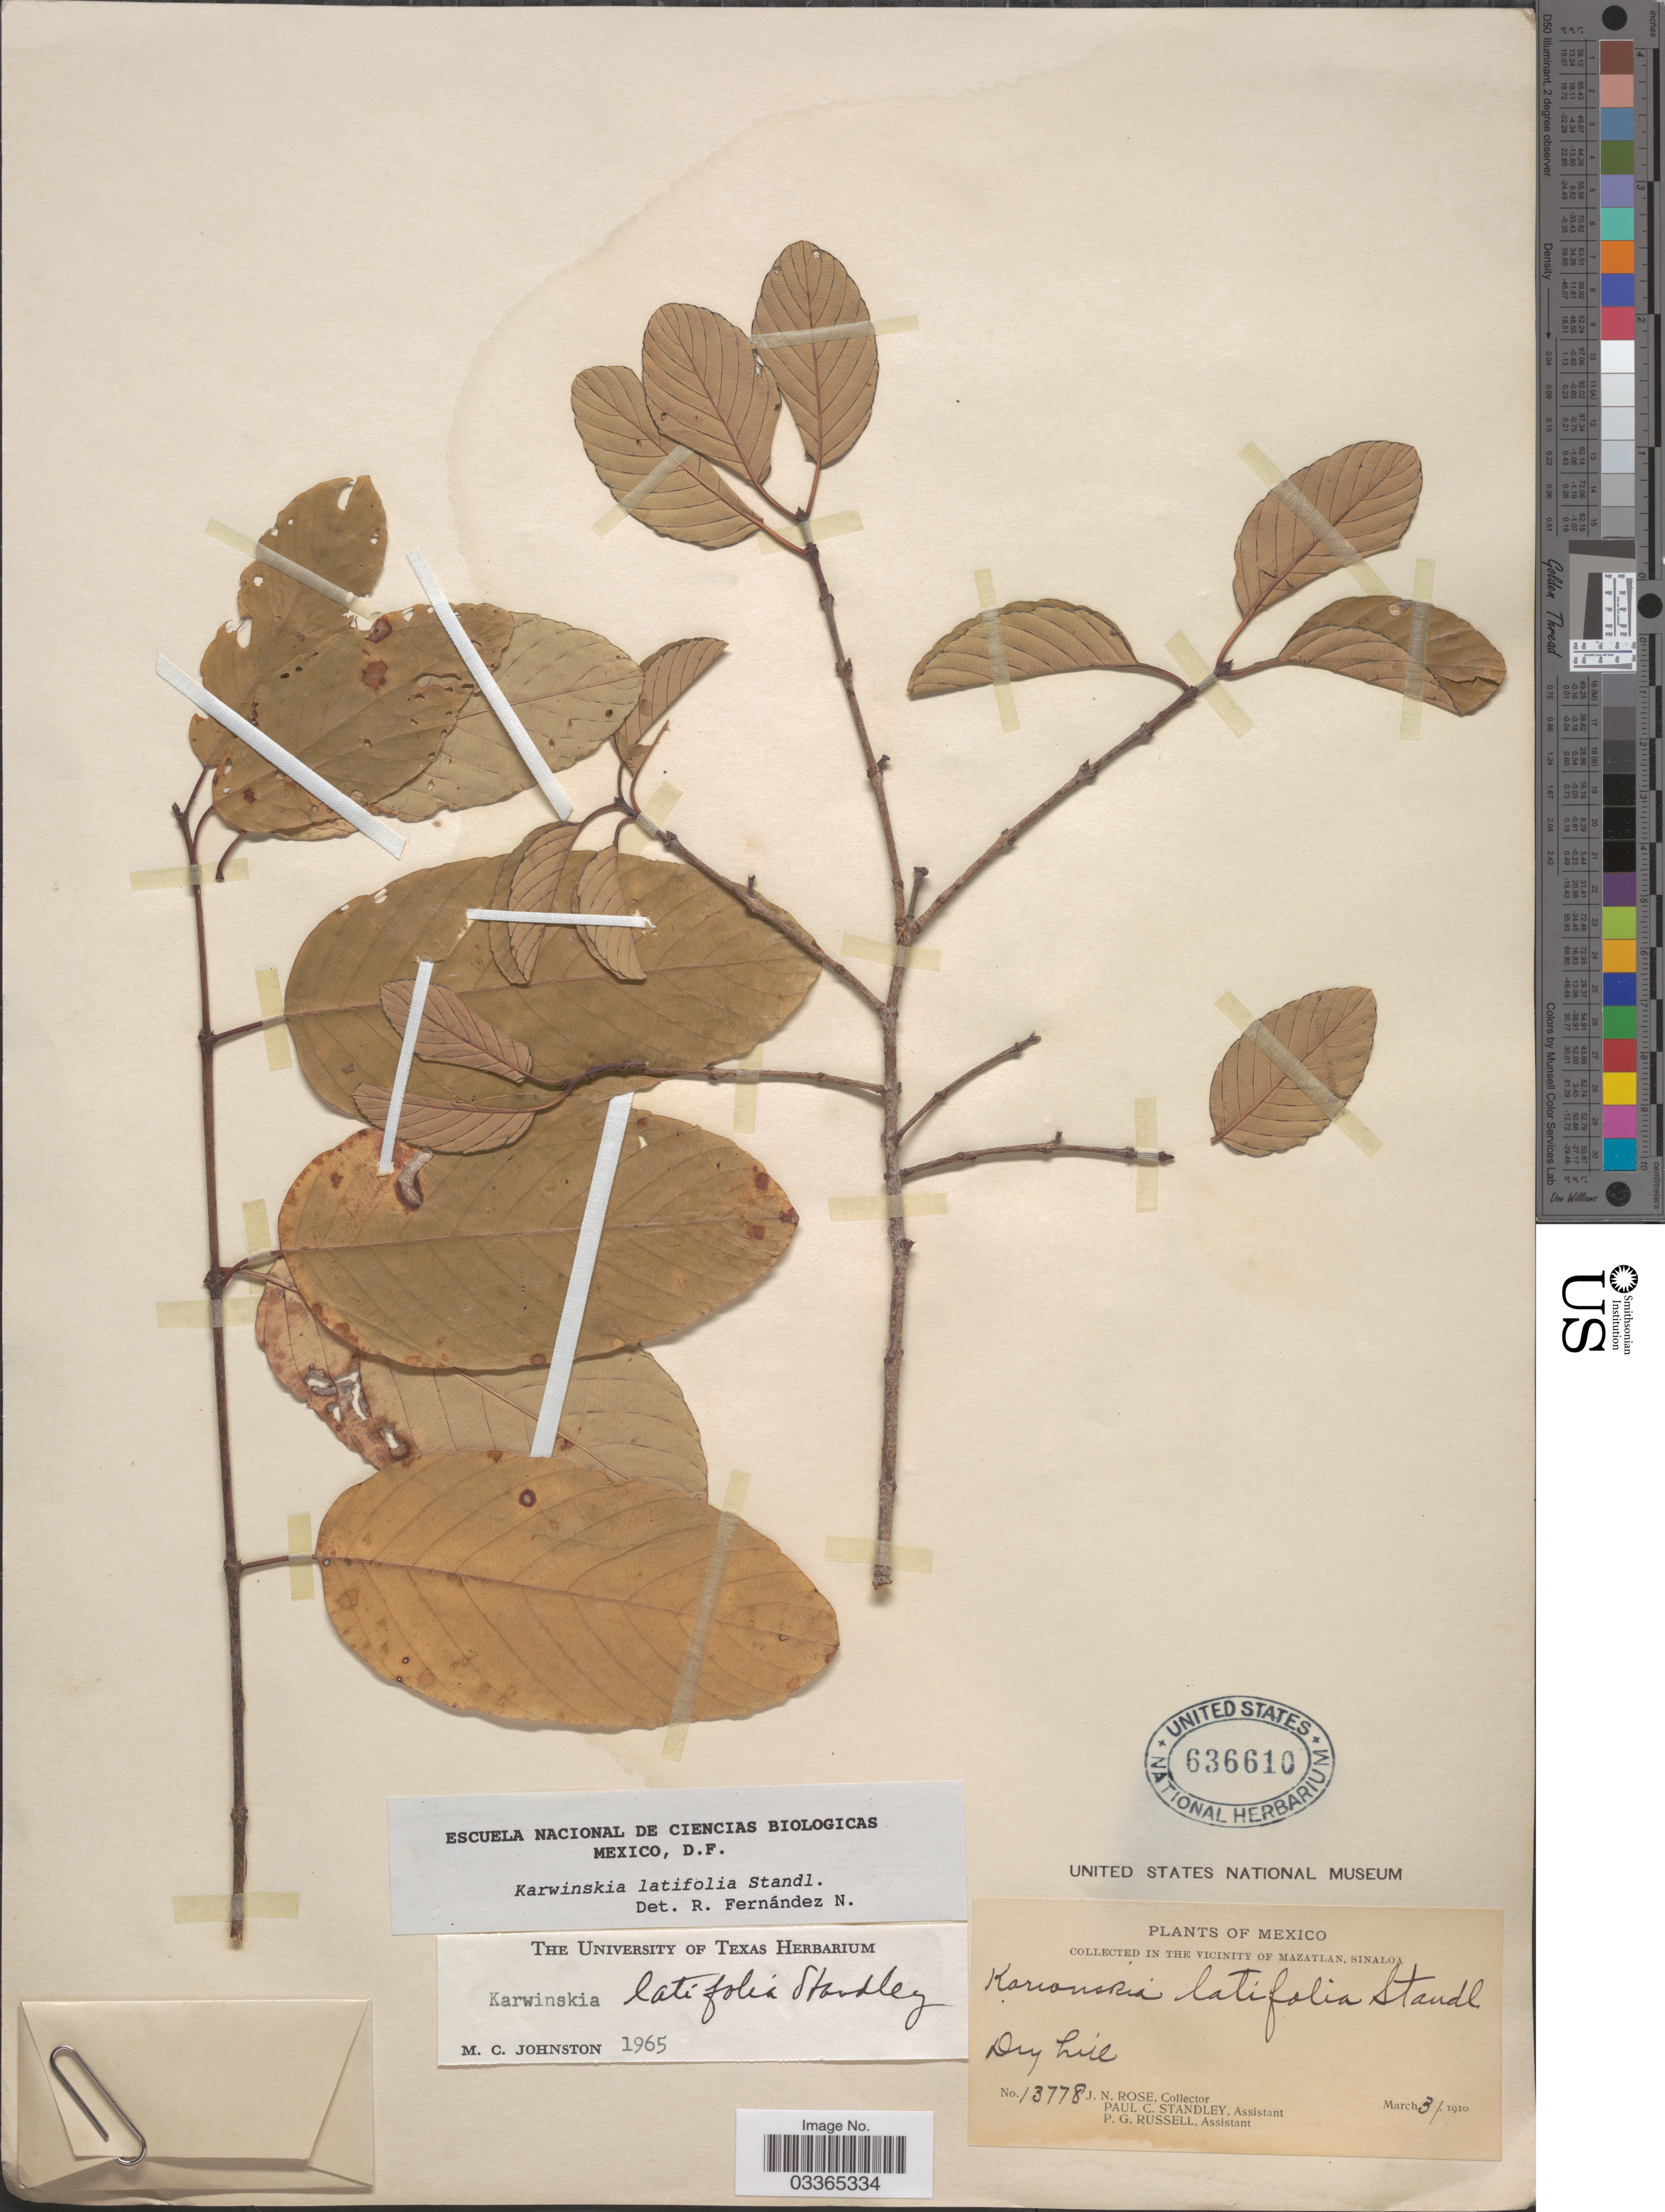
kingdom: Plantae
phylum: Tracheophyta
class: Magnoliopsida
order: Rosales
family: Rhamnaceae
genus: Karwinskia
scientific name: Karwinskia latifolia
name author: Standl.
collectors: J. N. Rose, P. C. Standley & P. G. Russell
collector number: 13778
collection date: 1910-03-31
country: Mexico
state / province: Sinaloa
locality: In the vicinity of Mazatlan.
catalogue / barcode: US 636610